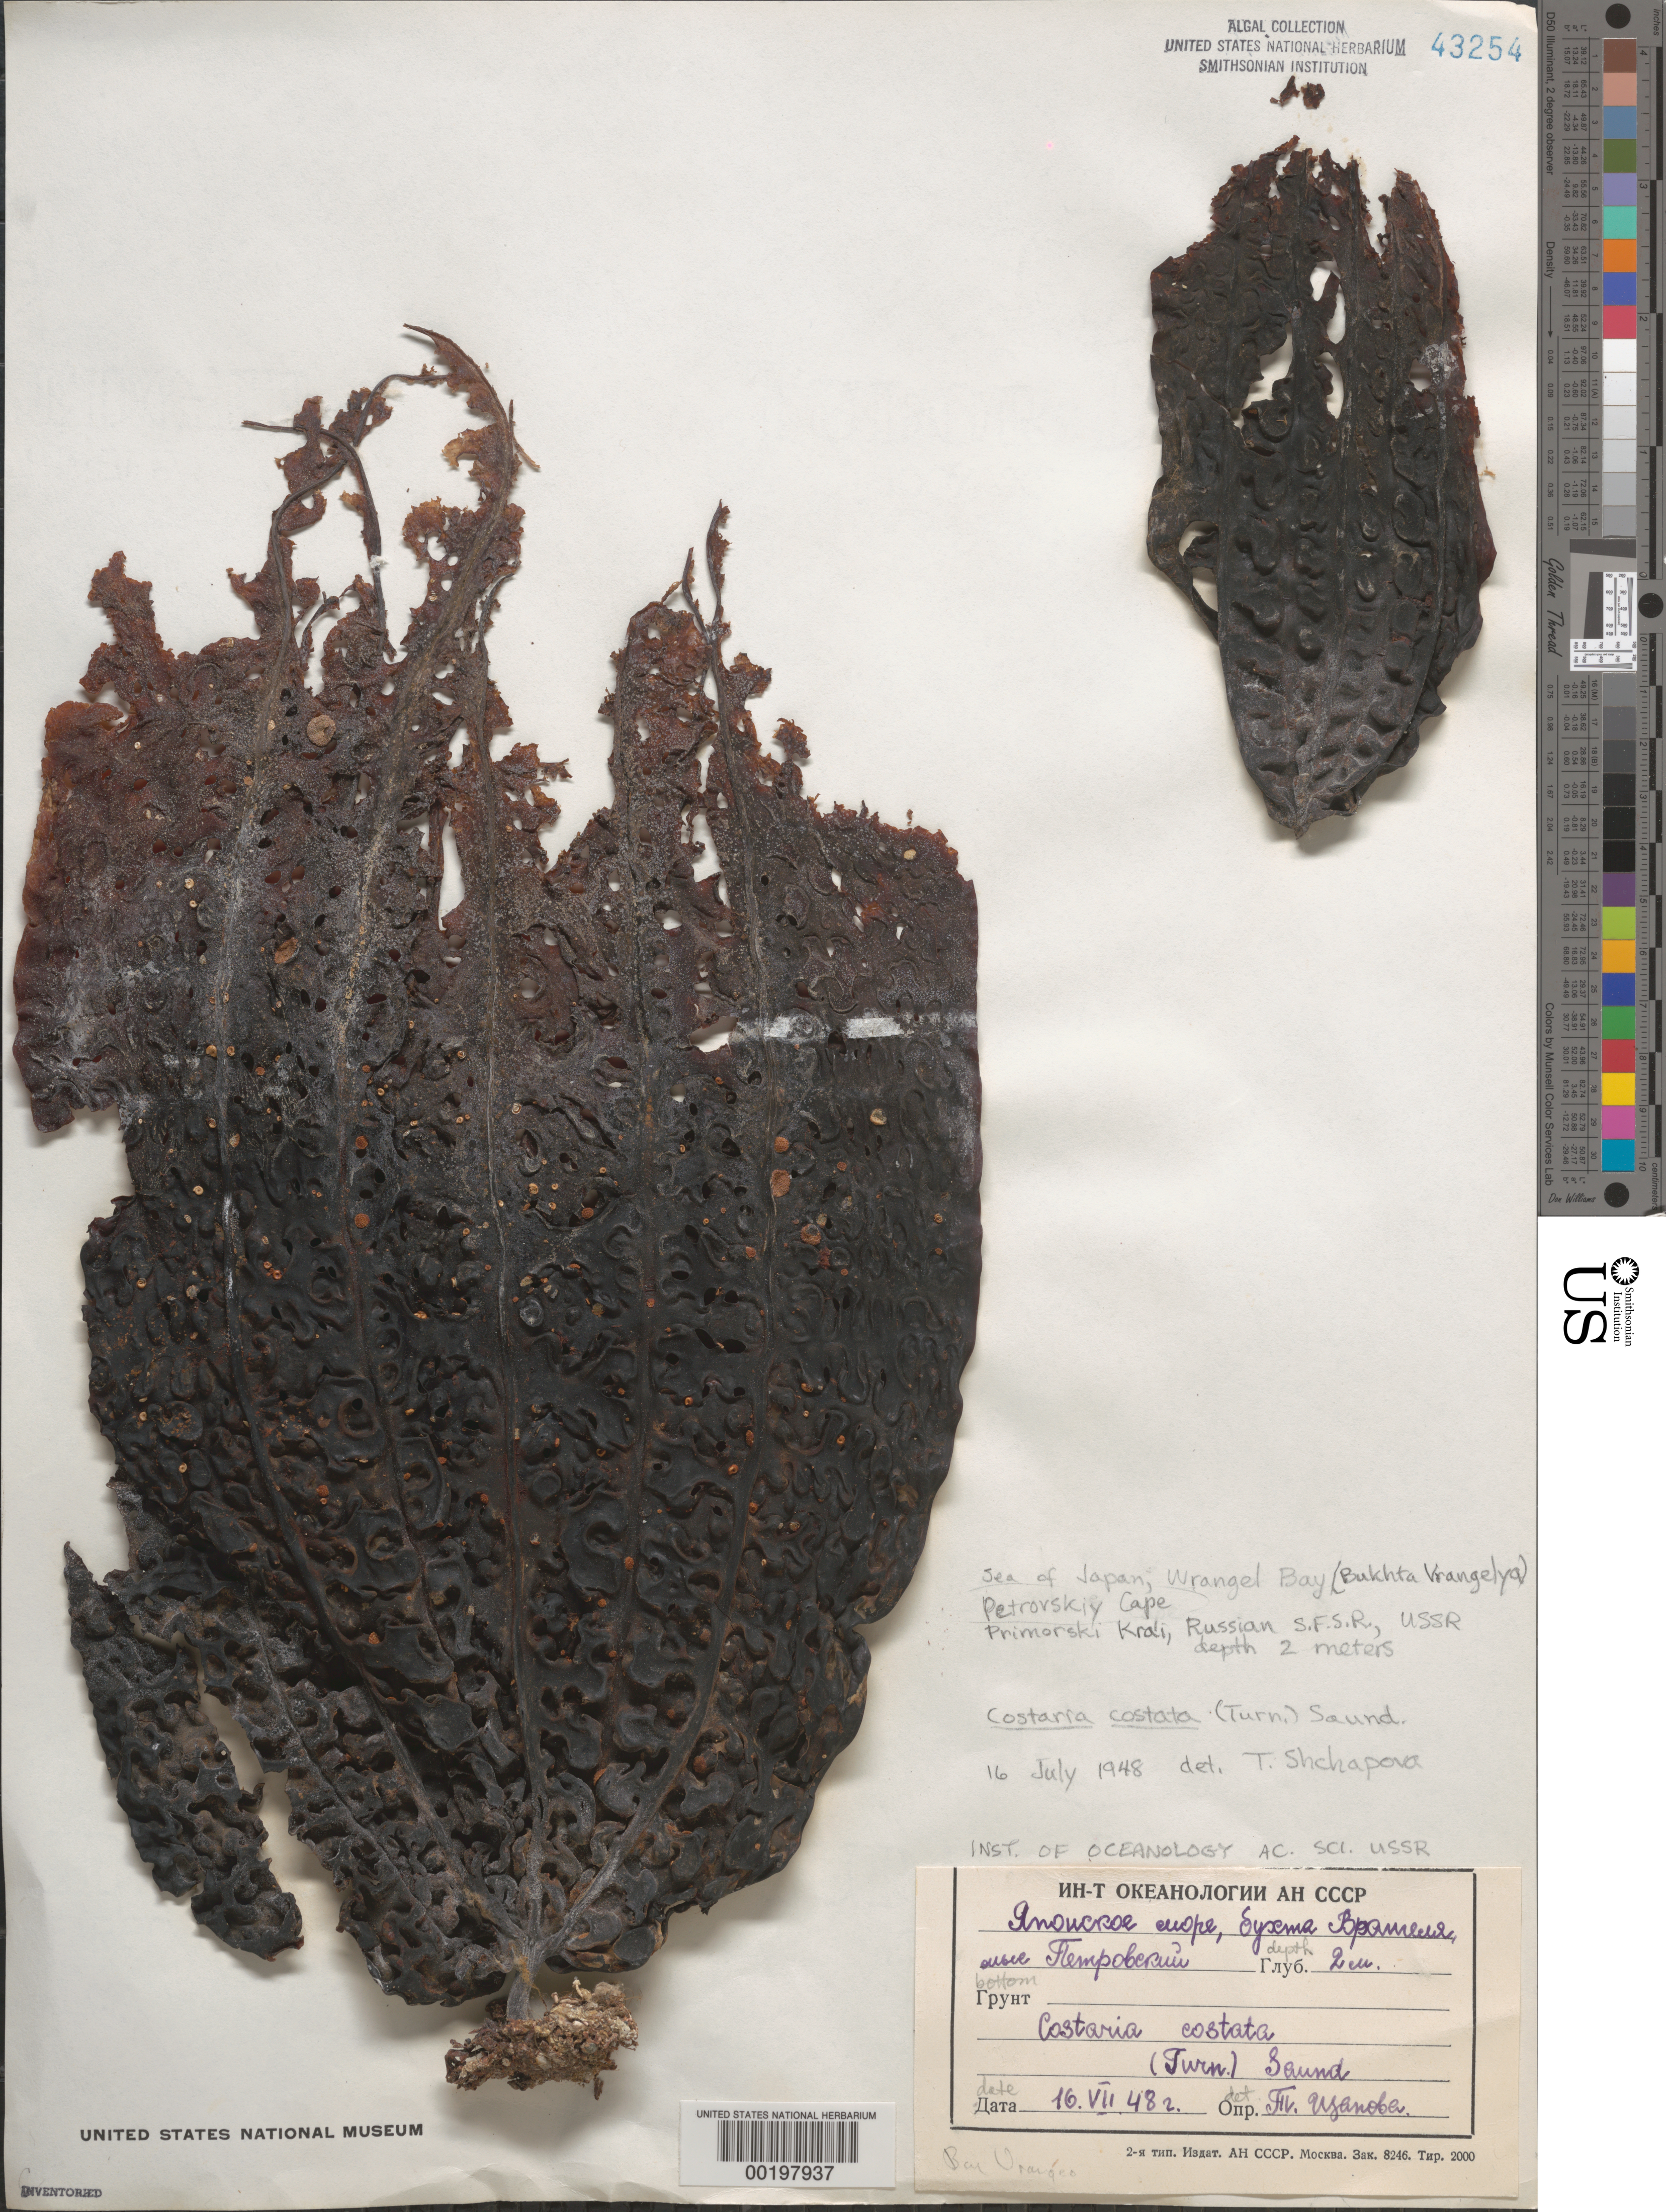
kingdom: Chromista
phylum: Ochrophyta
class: Phaeophyceae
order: Laminariales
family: Costariaceae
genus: Costaria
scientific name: Costaria costata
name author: (C. Agardh) D.A. Saunders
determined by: Shchapova, T.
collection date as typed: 16 Jul 1942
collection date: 1942-07-16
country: Russian Federation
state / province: Primorsky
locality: Sea of Japan, Wrangel Bay, Cape Petrovskiy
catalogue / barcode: US 43254